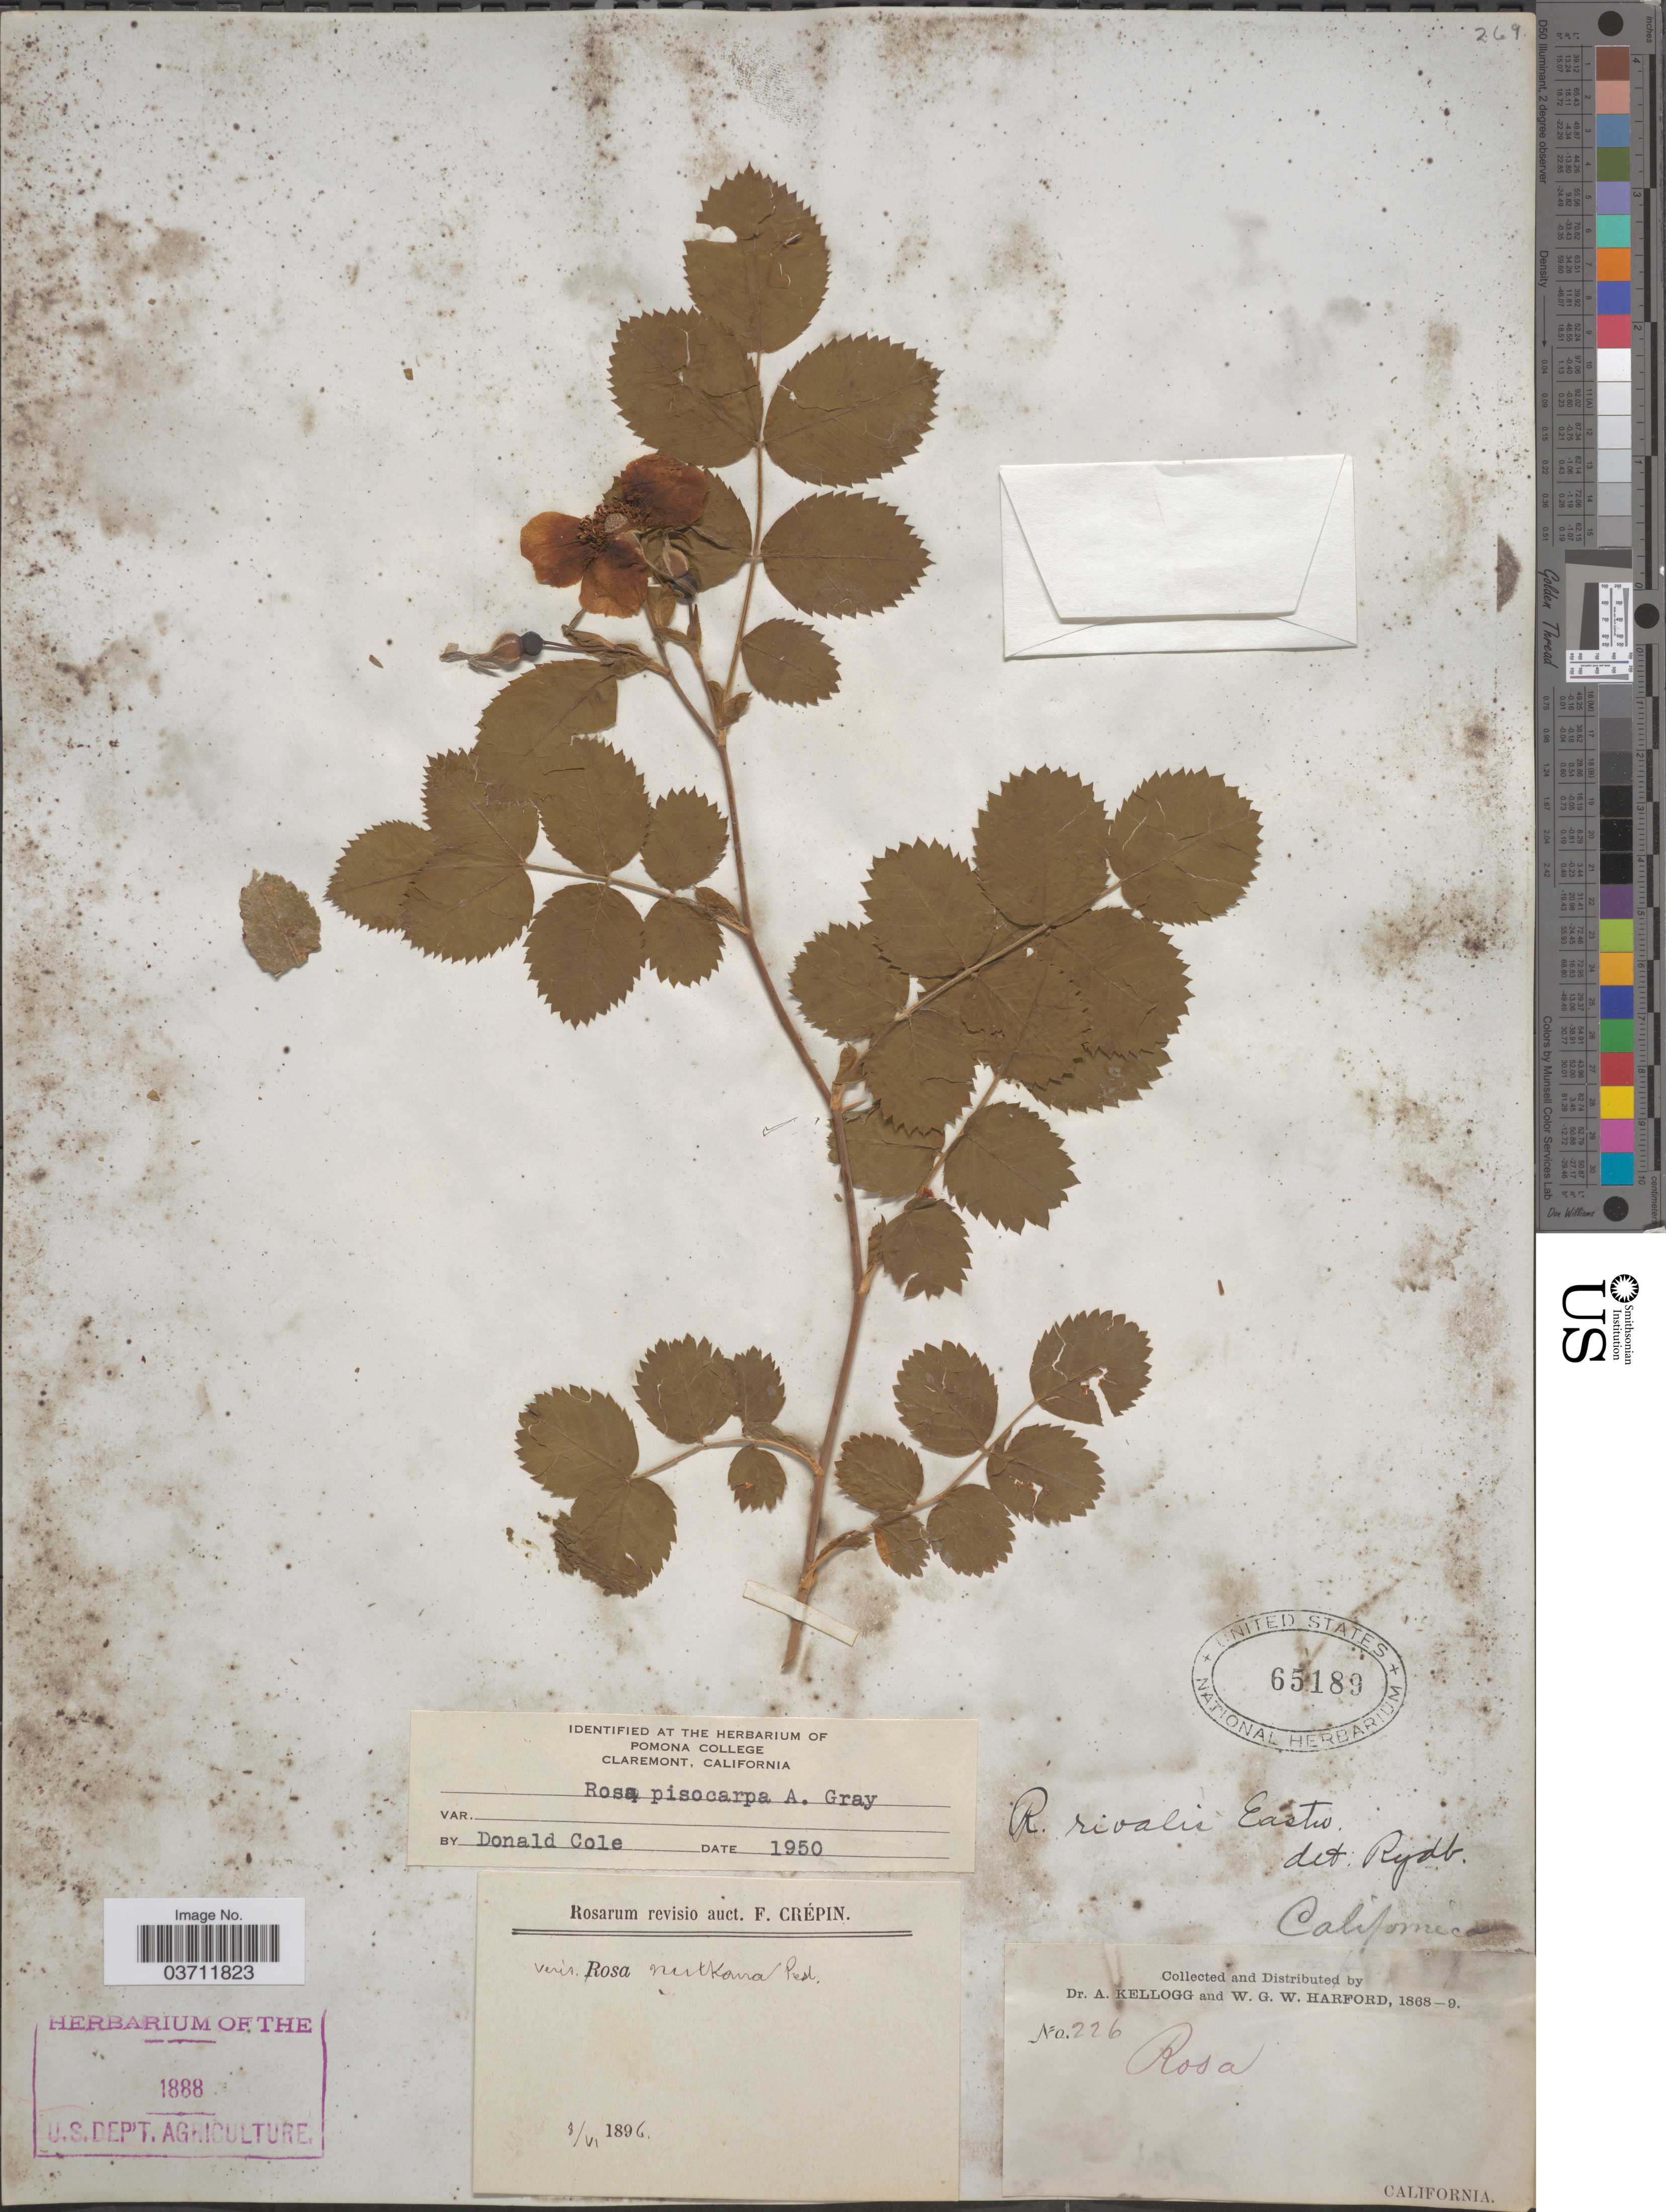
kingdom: Plantae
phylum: Tracheophyta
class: Magnoliopsida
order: Rosales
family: Rosaceae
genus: Rosa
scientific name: Rosa pisocarpa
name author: A. Gray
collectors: A. Kellogg & W. G. W. Harford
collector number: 226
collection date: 1868/1869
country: United States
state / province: California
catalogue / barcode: US 65189